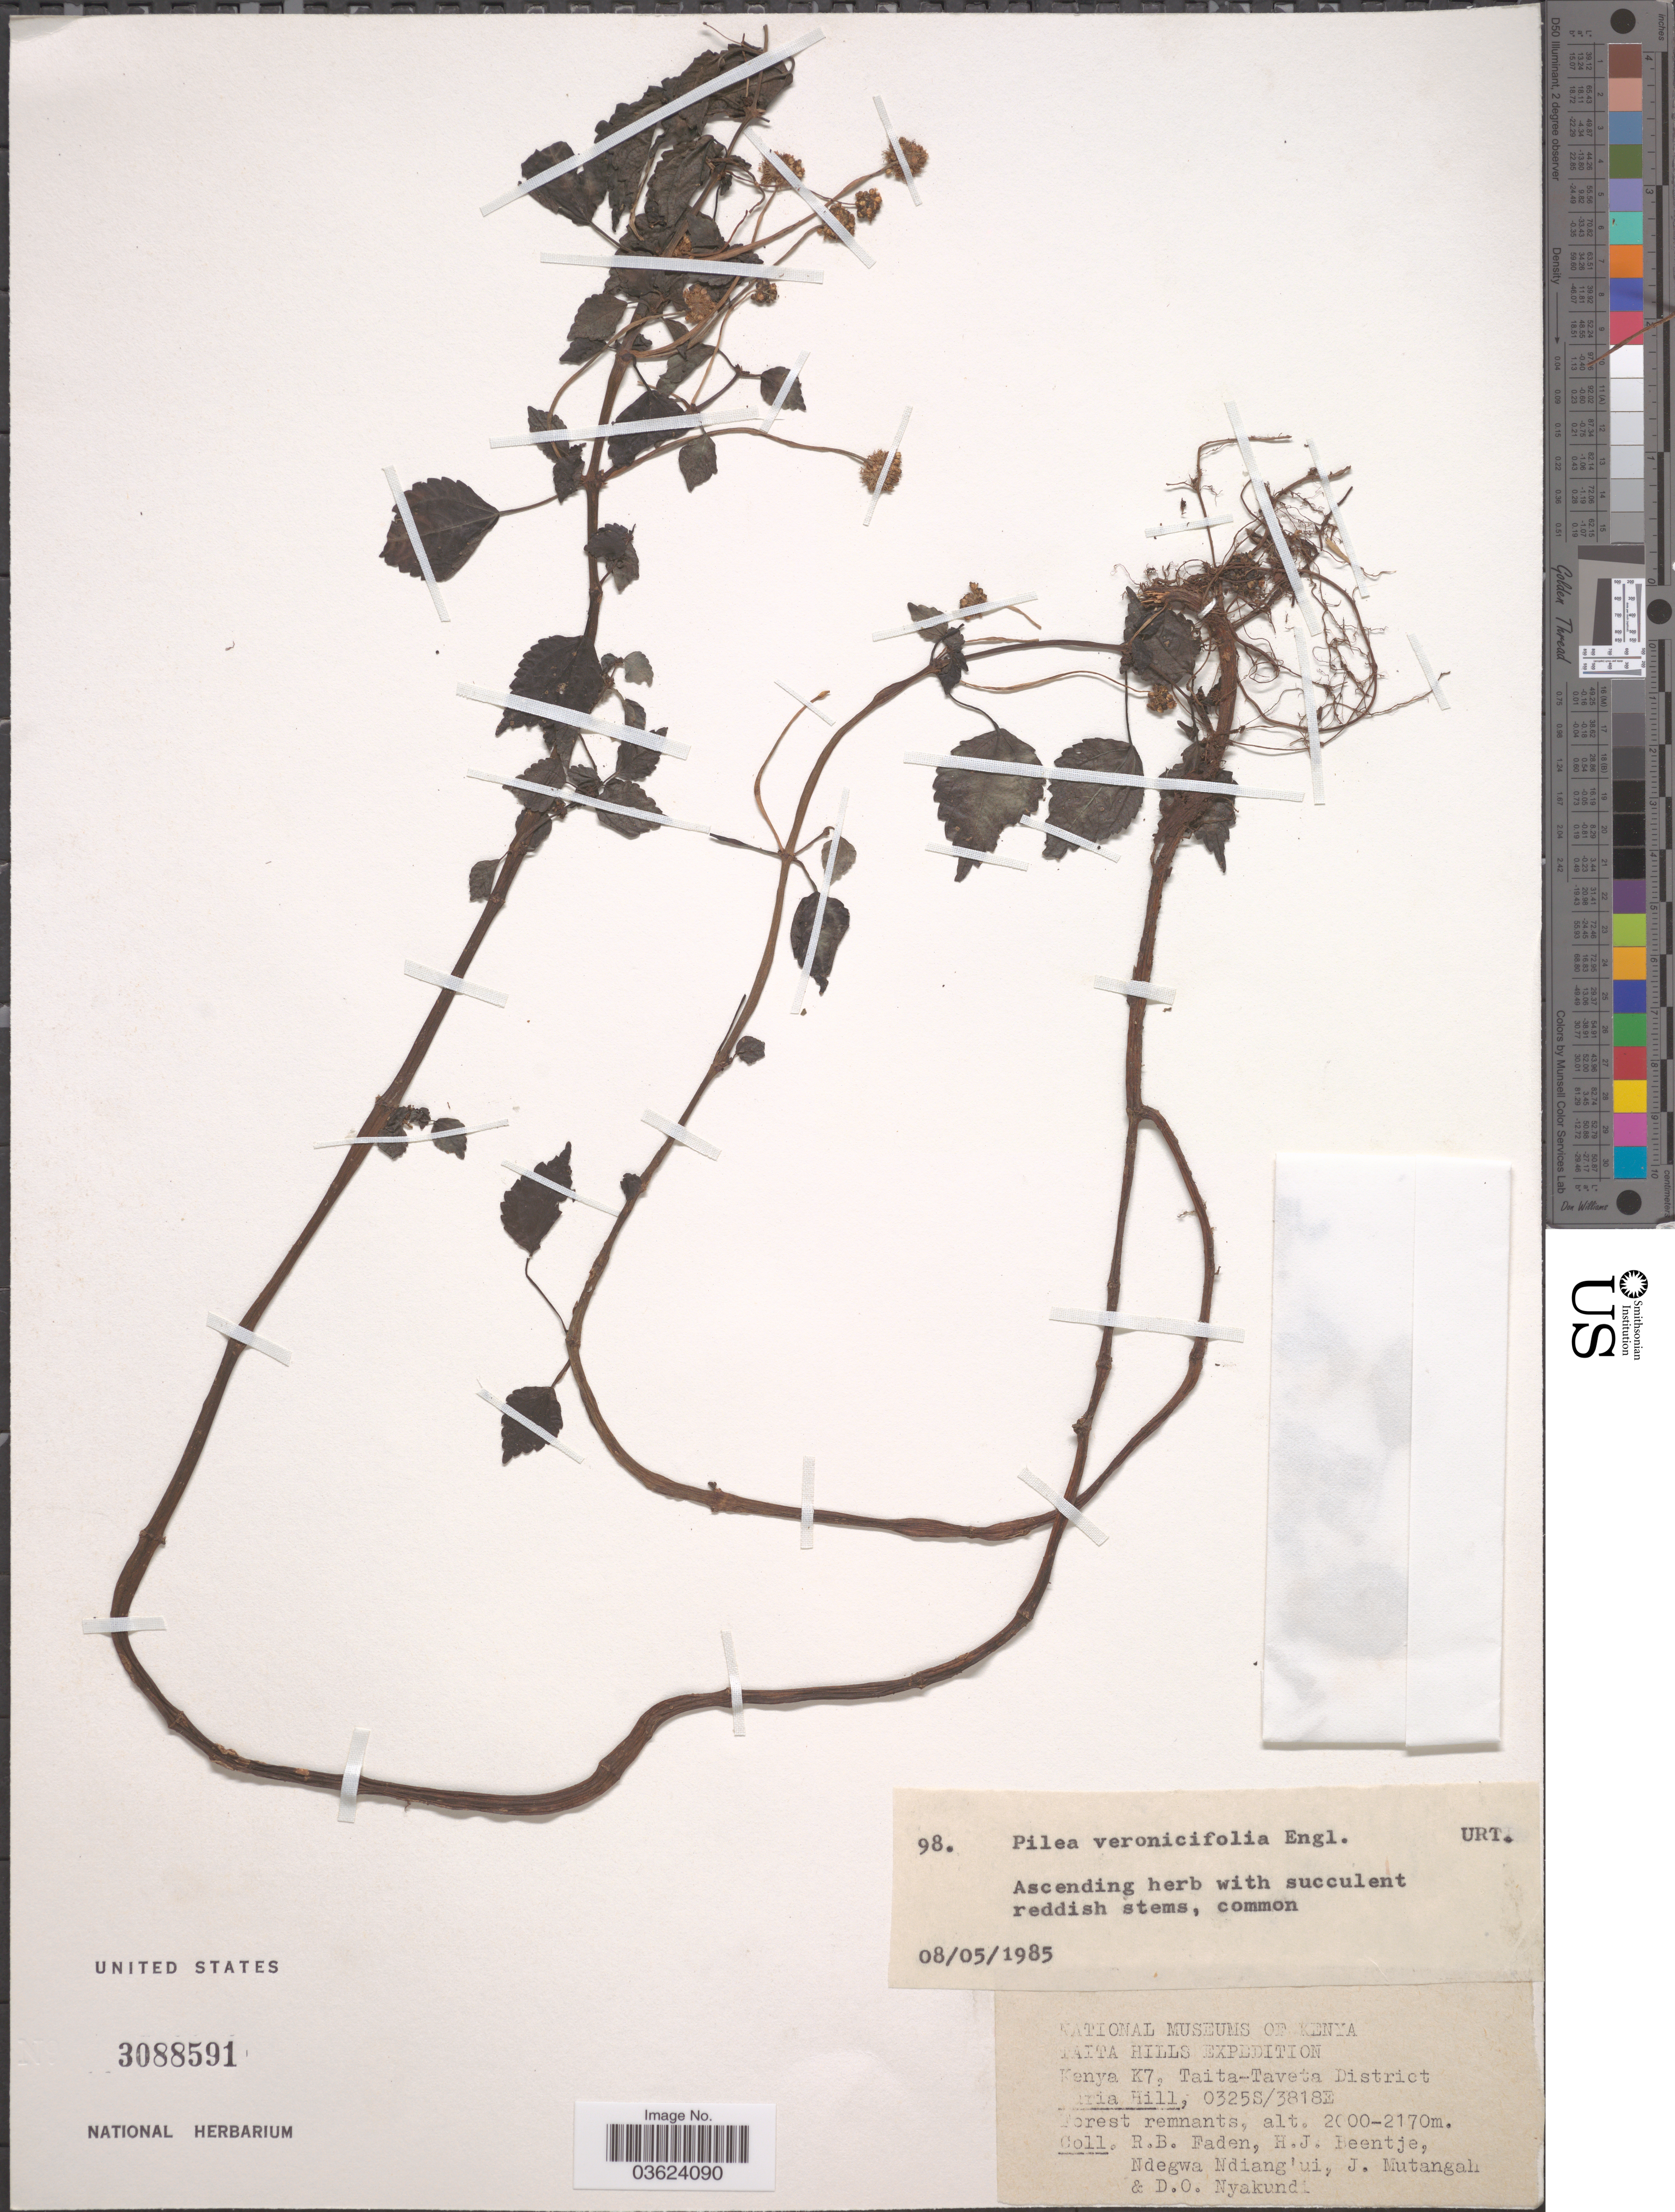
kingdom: Plantae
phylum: Tracheophyta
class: Magnoliopsida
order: Rosales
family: Urticaceae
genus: Pilea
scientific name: Pilea usambarensis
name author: Engl.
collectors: R. B. Faden, H. J. Beentje, Ndegwa Ndiang'ui, J. Mutangah & D. Nyakundi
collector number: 98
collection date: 1985-05-08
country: Kenya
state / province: Taita Taveta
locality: K7, Taita-Taveta District. [illegible text]ria Hill.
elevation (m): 2000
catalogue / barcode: US 3088591